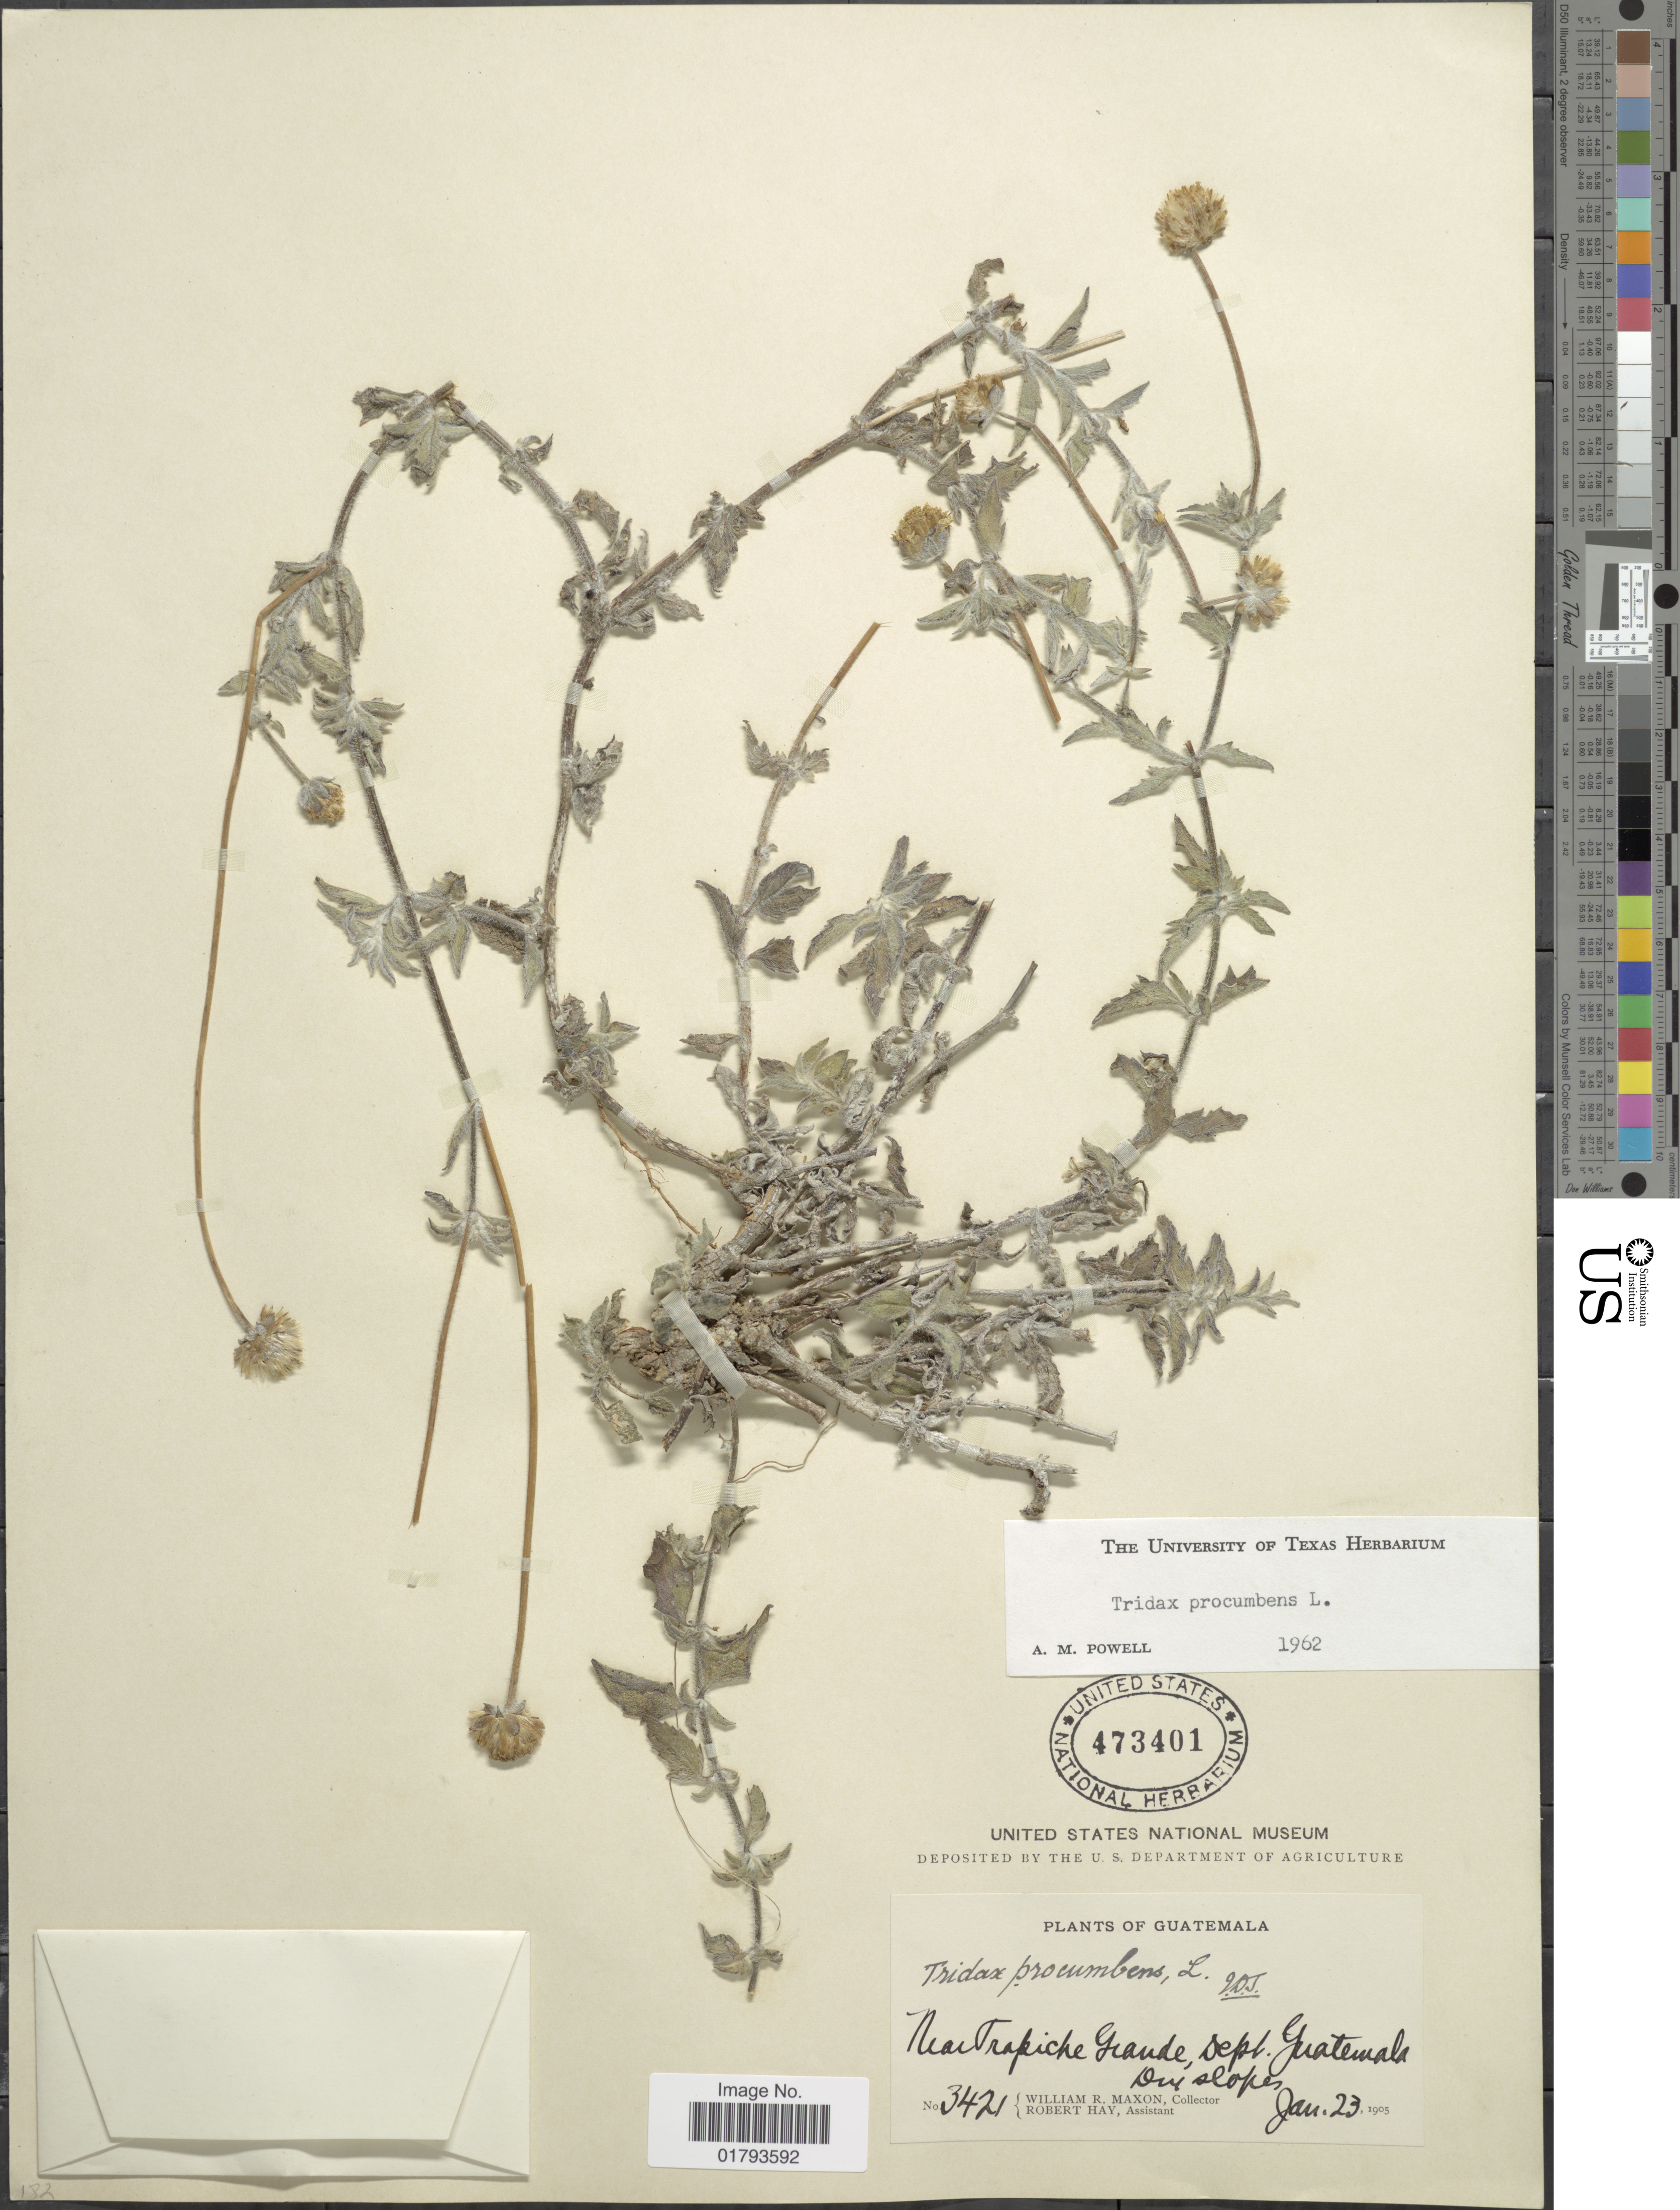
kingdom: Plantae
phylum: Tracheophyta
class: Magnoliopsida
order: Asterales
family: Asteraceae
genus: Tridax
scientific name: Tridax procumbens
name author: L.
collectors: W. R. Maxon & R. Hay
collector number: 3421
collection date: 1905-01-23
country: Guatemala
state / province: Guatemala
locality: Near Trapicke Grande, Dept. Guatemala.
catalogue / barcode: US 473401